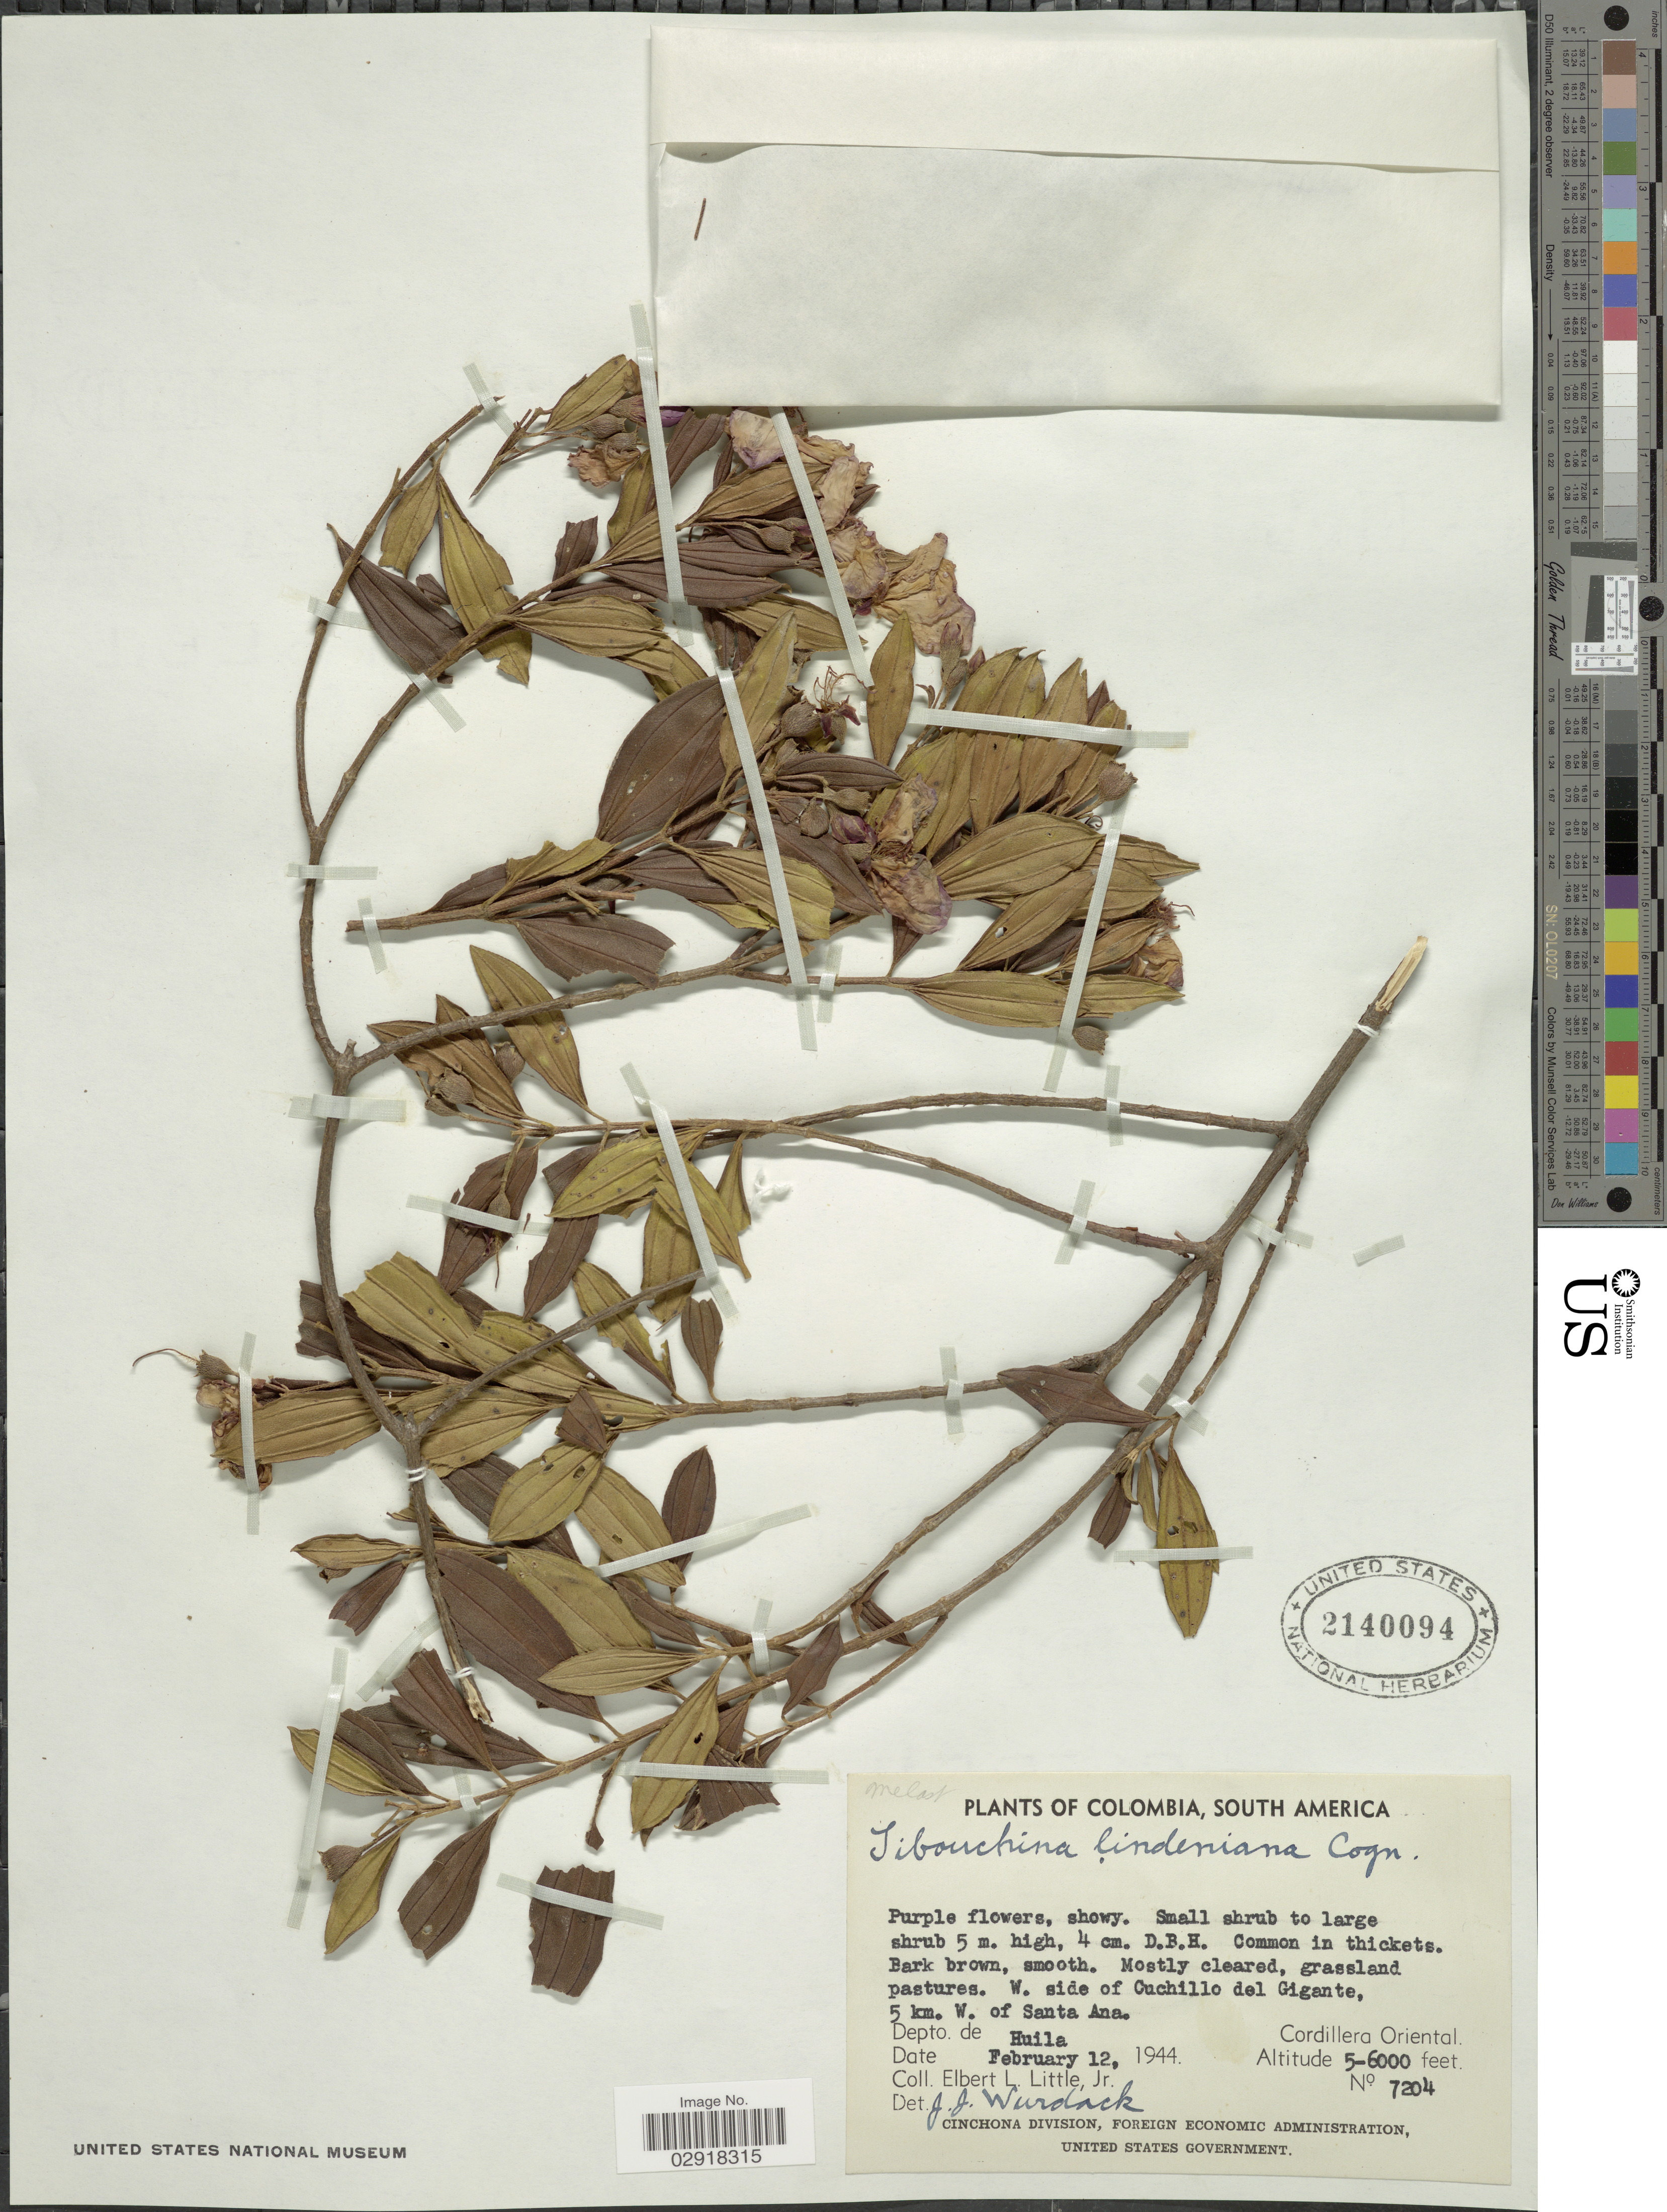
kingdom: Plantae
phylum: Tracheophyta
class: Magnoliopsida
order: Myrtales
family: Melastomataceae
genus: Pleroma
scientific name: Pleroma martiale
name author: (Cham.) Triana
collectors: E. L. Little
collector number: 7204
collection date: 1944-02-12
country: Colombia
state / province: Huila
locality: W. side of Cuchillo del Gigante, 5 km. W. of Santa Ana, Depto. de Huila, Cordillera Oriental.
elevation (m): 1524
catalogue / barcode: US 2140094